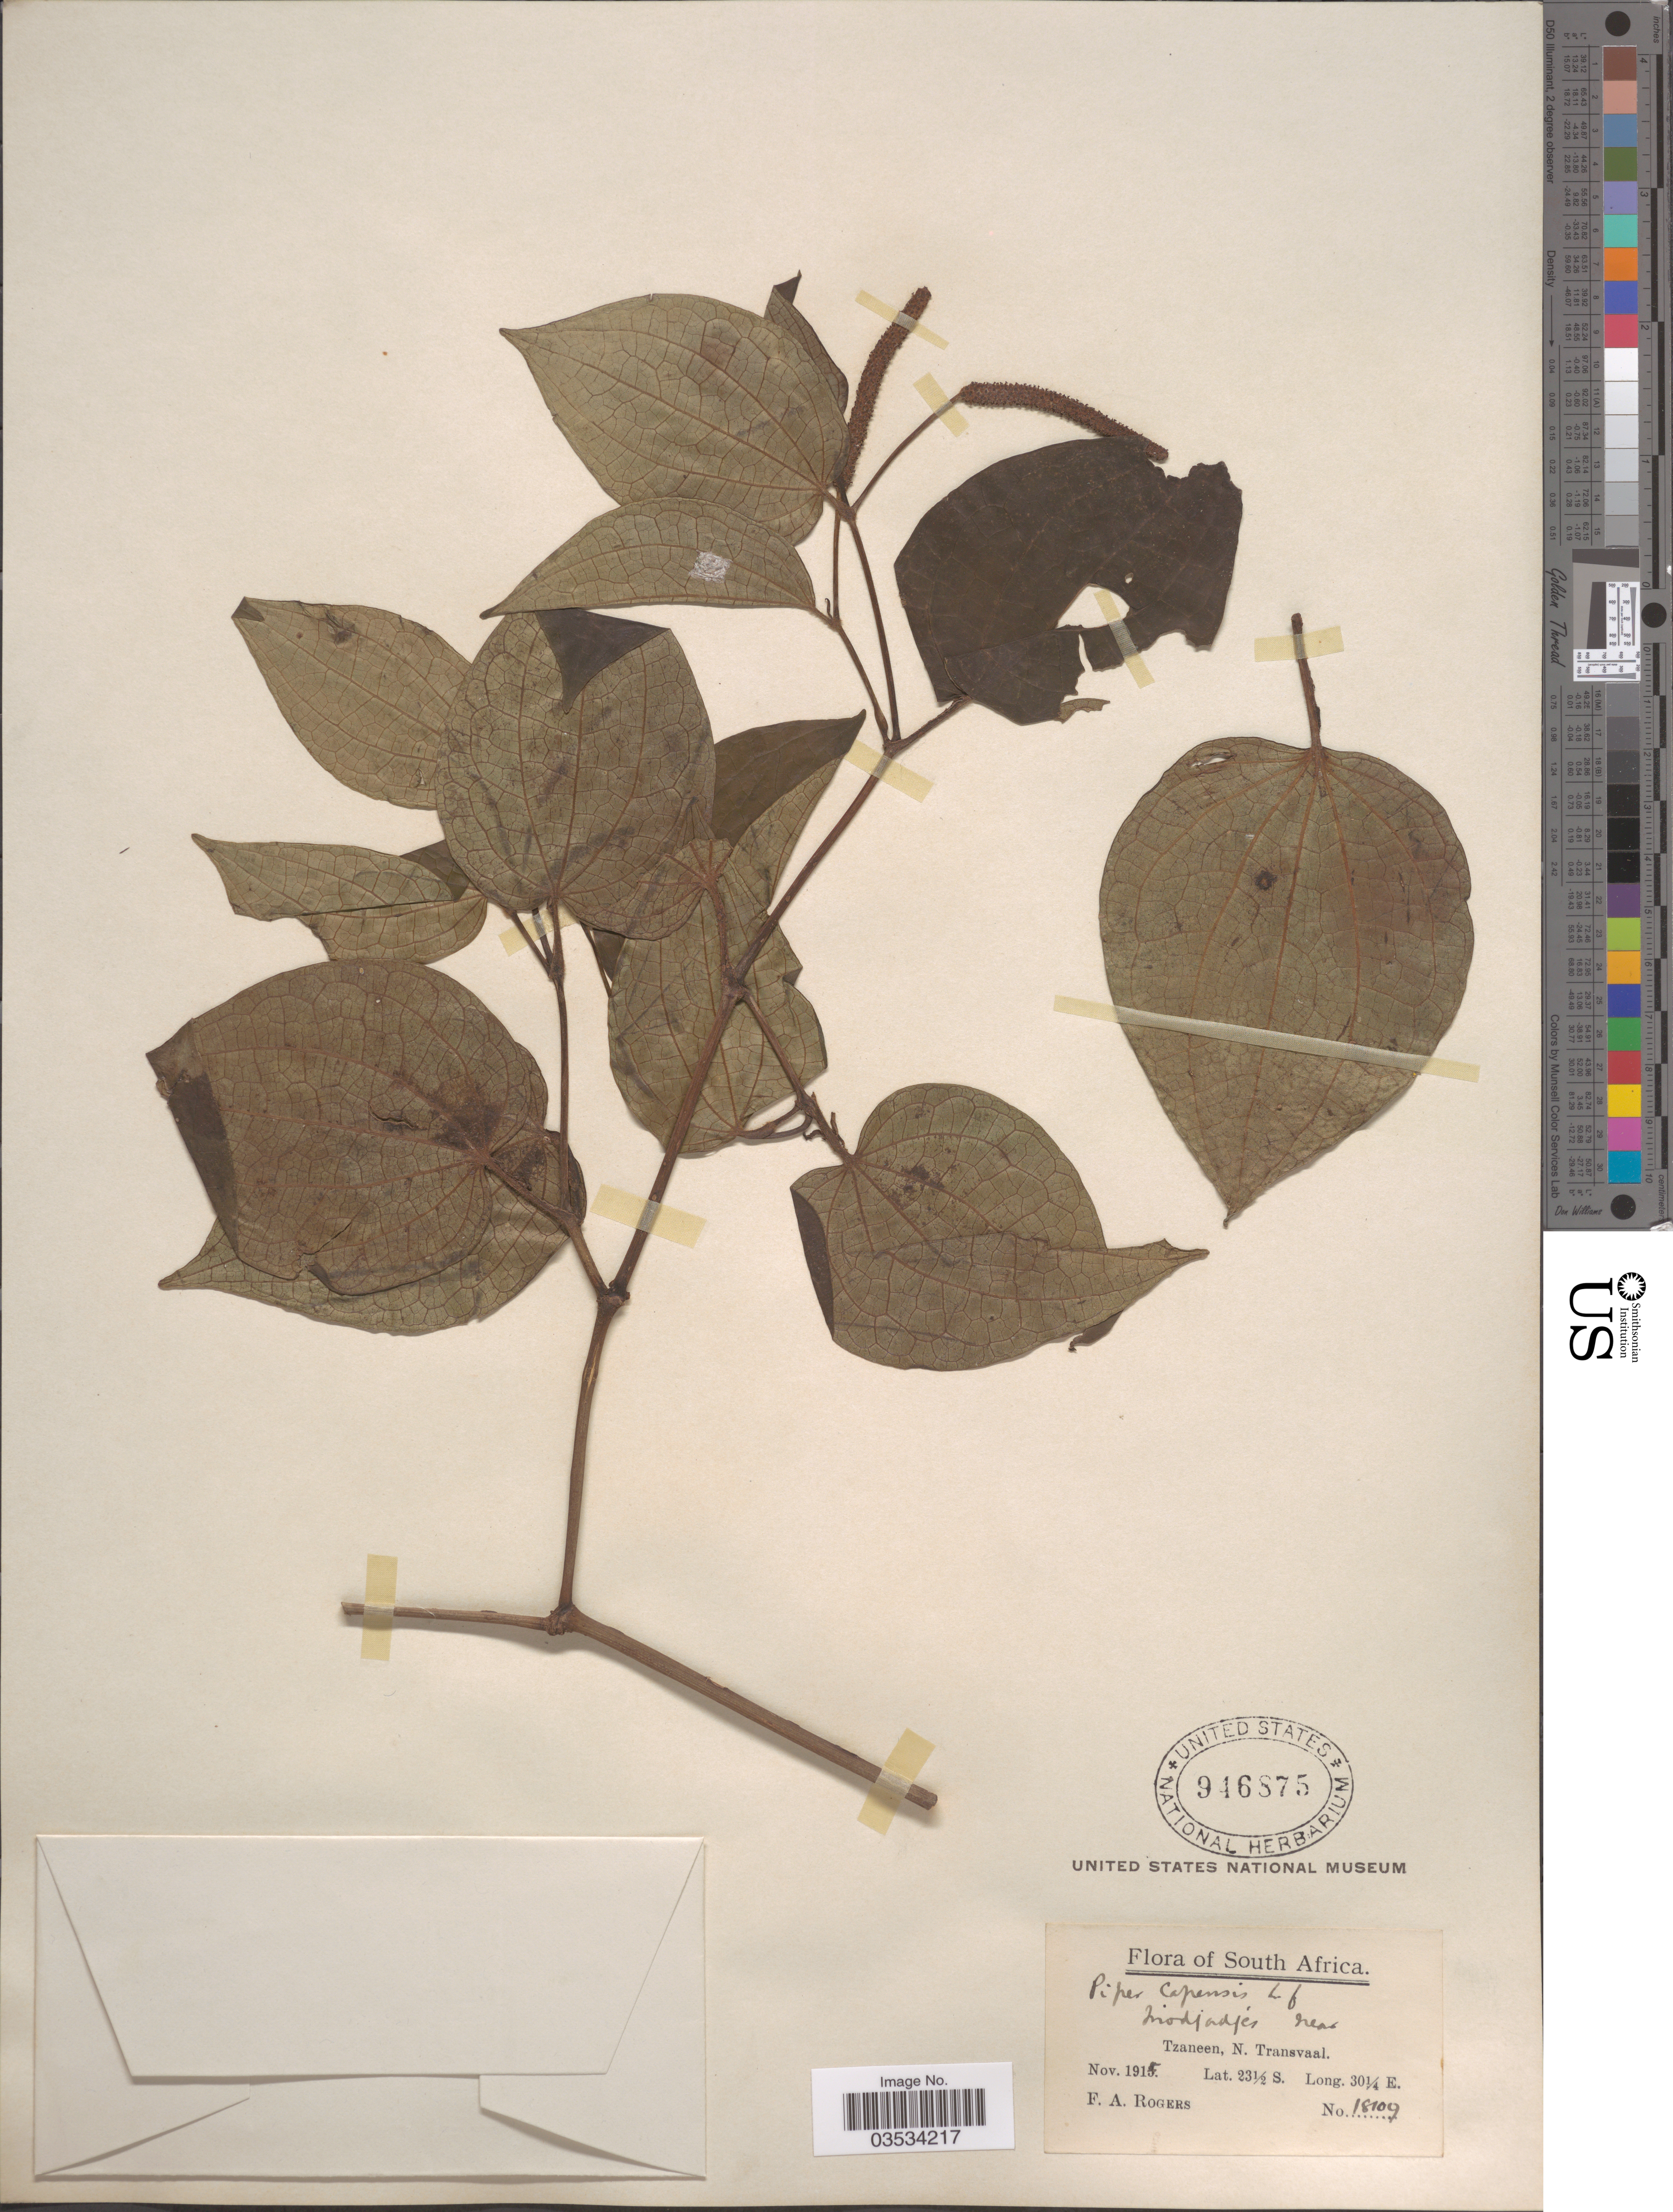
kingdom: Plantae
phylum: Tracheophyta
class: Magnoliopsida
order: Piperales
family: Piperaceae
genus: Piper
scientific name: Piper capense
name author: L. f.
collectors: F. A. Rogers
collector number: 18109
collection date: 1915-11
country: South Africa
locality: Tzaneen, N. Transvaal.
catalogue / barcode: US 946875